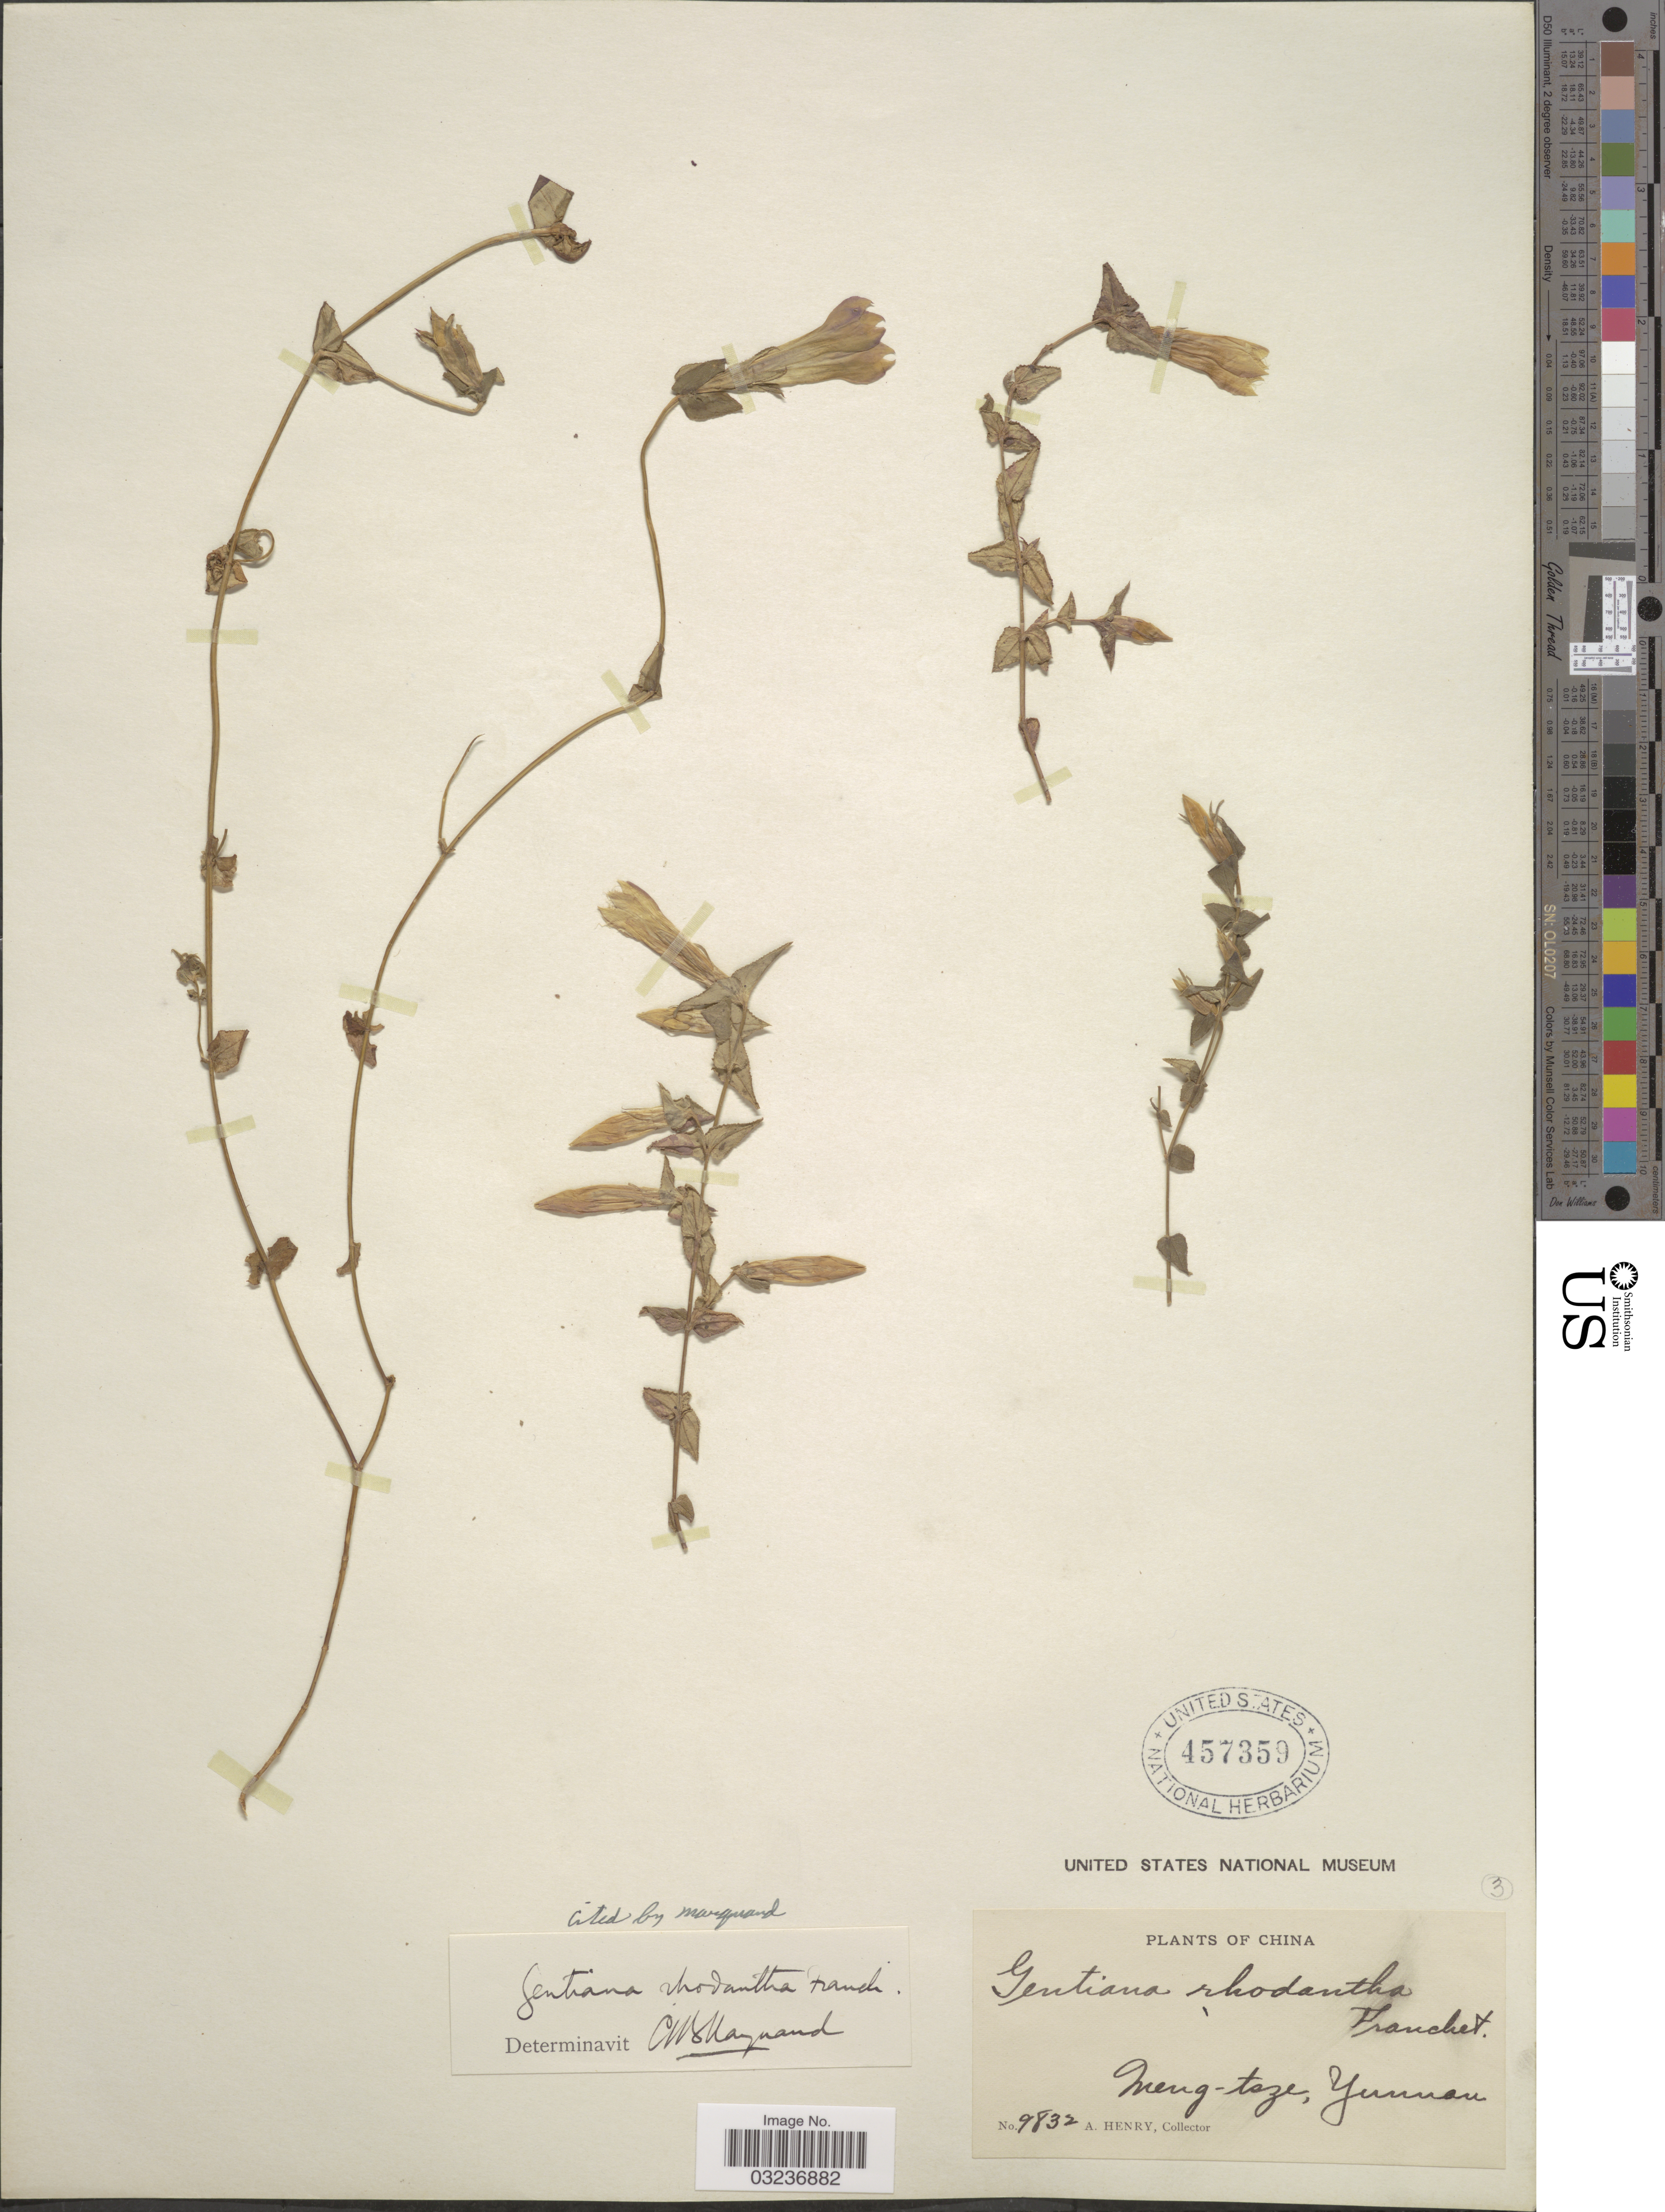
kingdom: Plantae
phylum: Tracheophyta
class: Magnoliopsida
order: Gentianales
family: Gentianaceae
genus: Gentiana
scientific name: Gentiana rhodantha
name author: Franch. ex Hemsl.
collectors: A. Henry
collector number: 9832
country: China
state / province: Yunnan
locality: Meng-tsze, Yunnan.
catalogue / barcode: US 457359